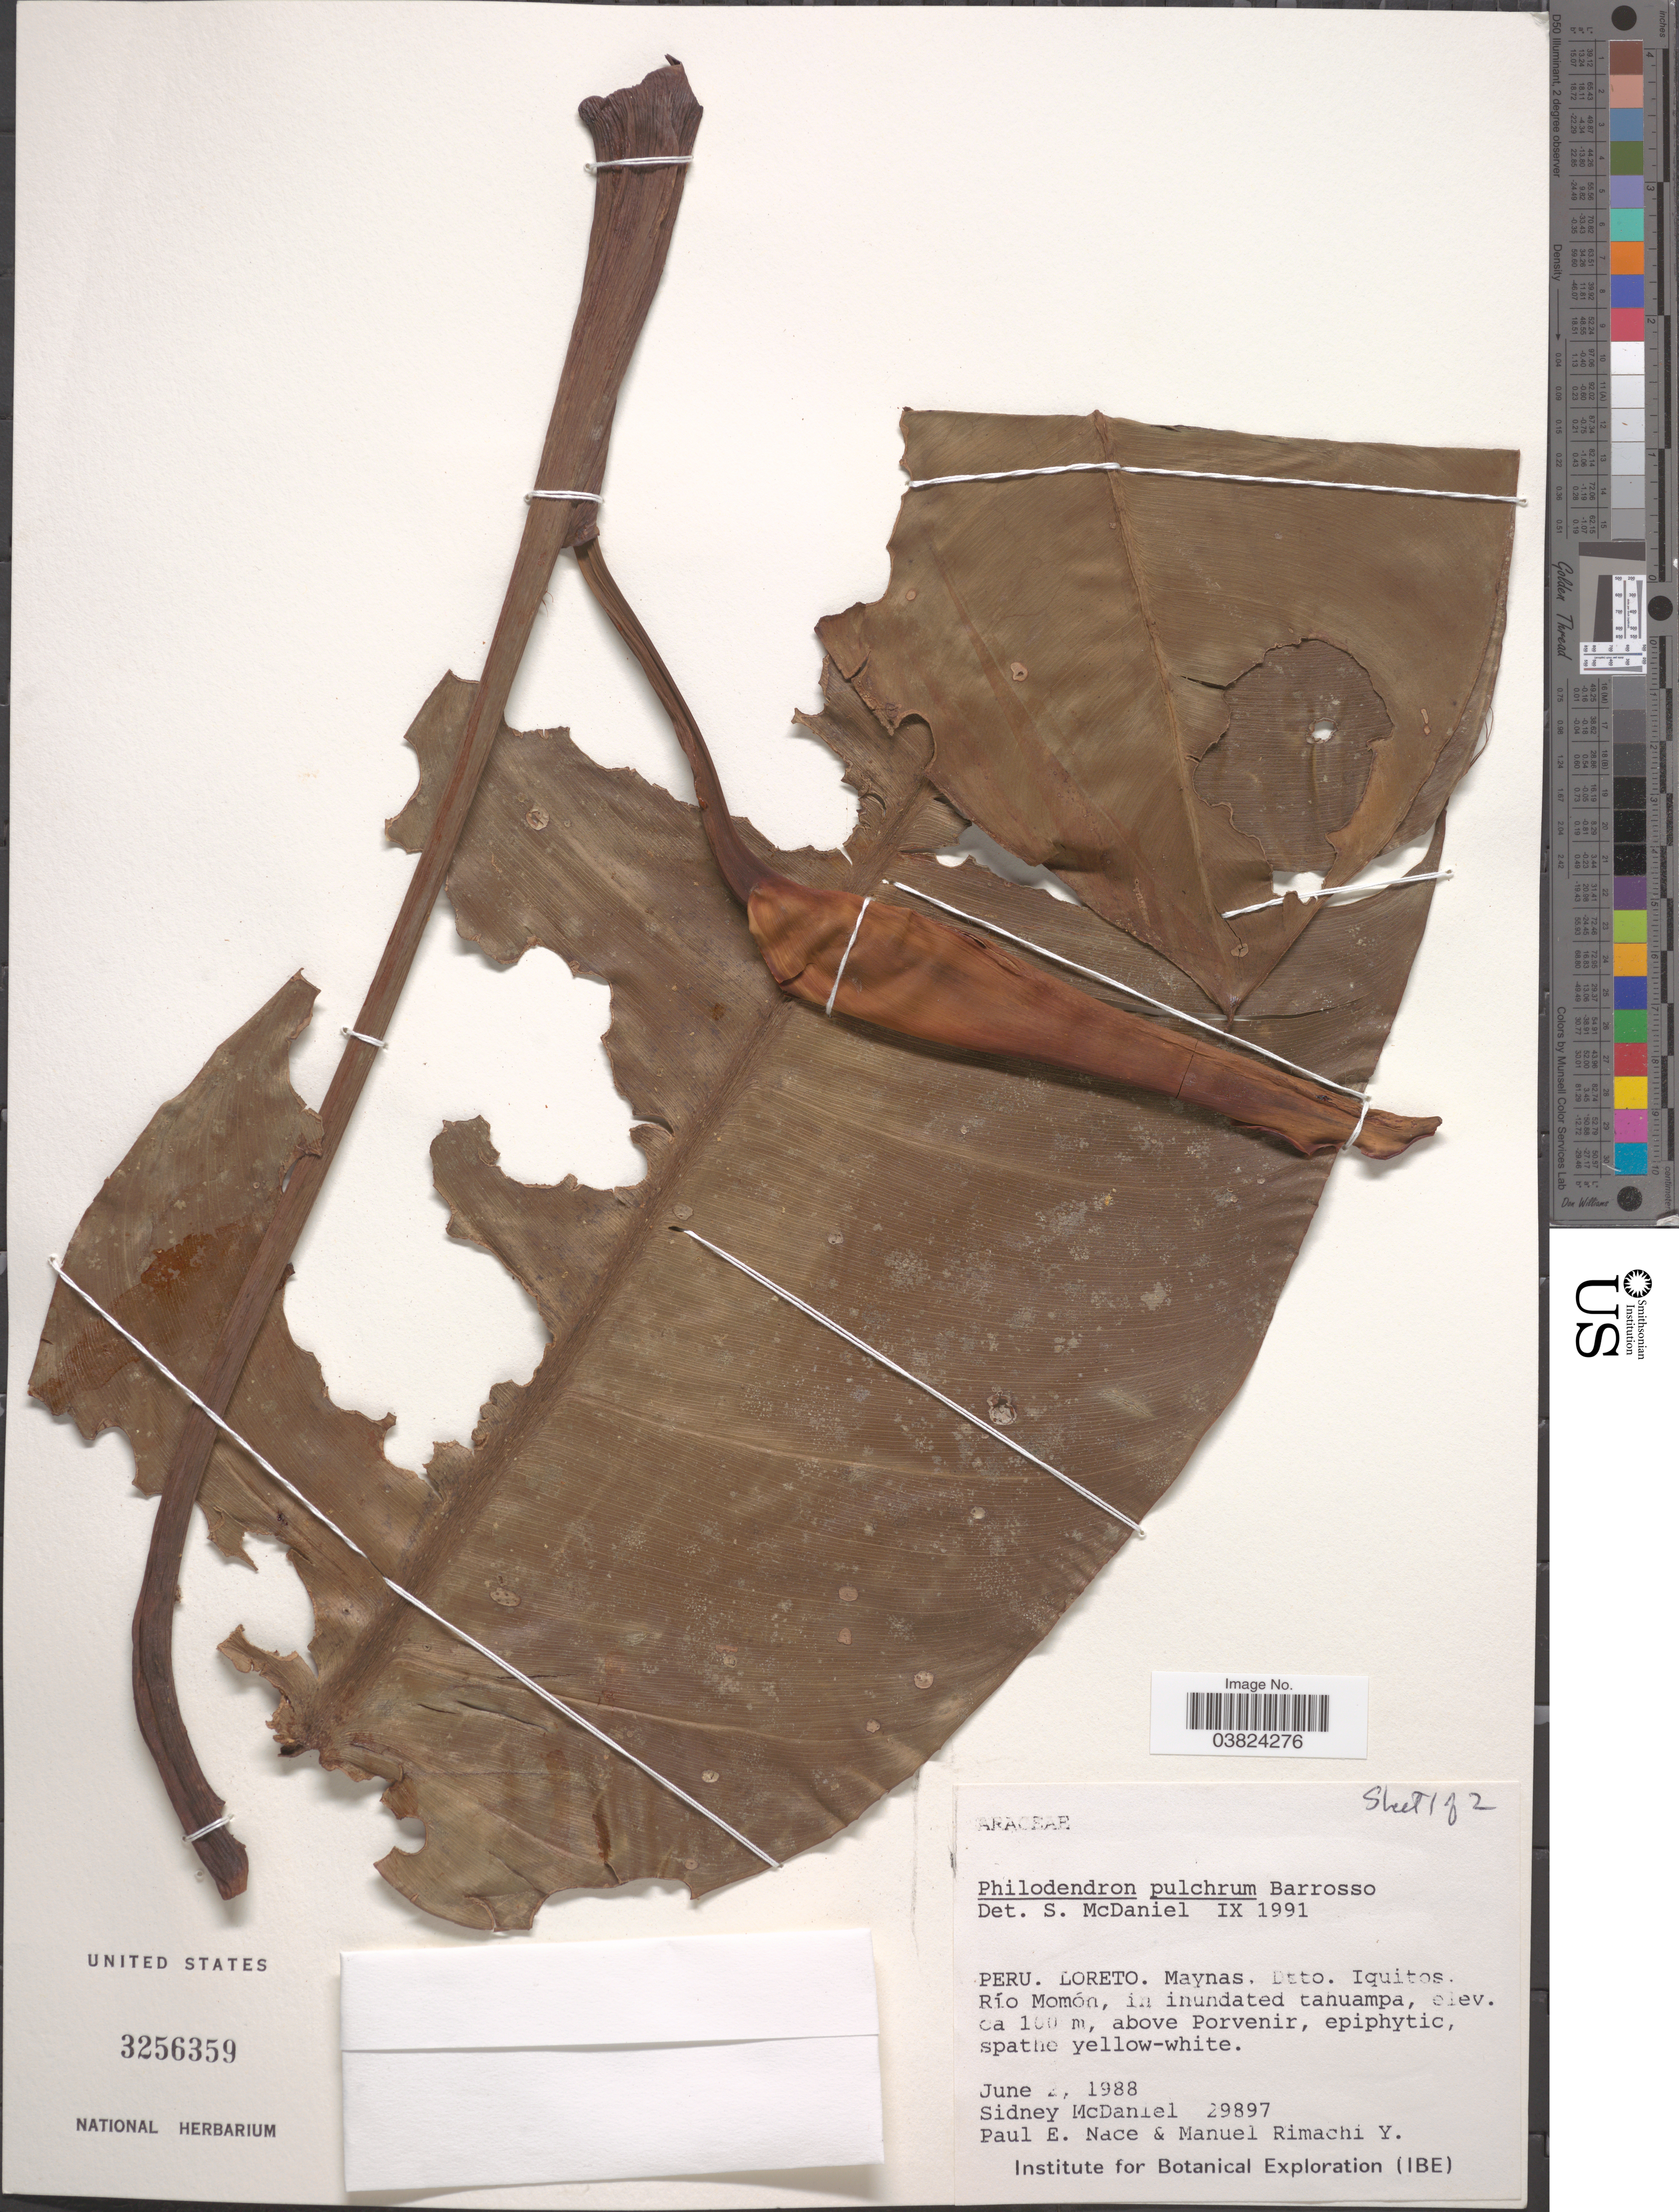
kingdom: Plantae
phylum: Tracheophyta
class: Liliopsida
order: Alismatales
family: Araceae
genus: Philodendron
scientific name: Philodendron pulchrum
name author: G.M. Barroso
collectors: S. McDaniel, P. Nace & M. Rimachi Y.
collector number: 29897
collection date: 1988-06-02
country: Peru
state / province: Loreto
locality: Maynas. Dtto. Iquitos. Río Momón, in inundated tahuampa.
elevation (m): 100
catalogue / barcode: US 3256359